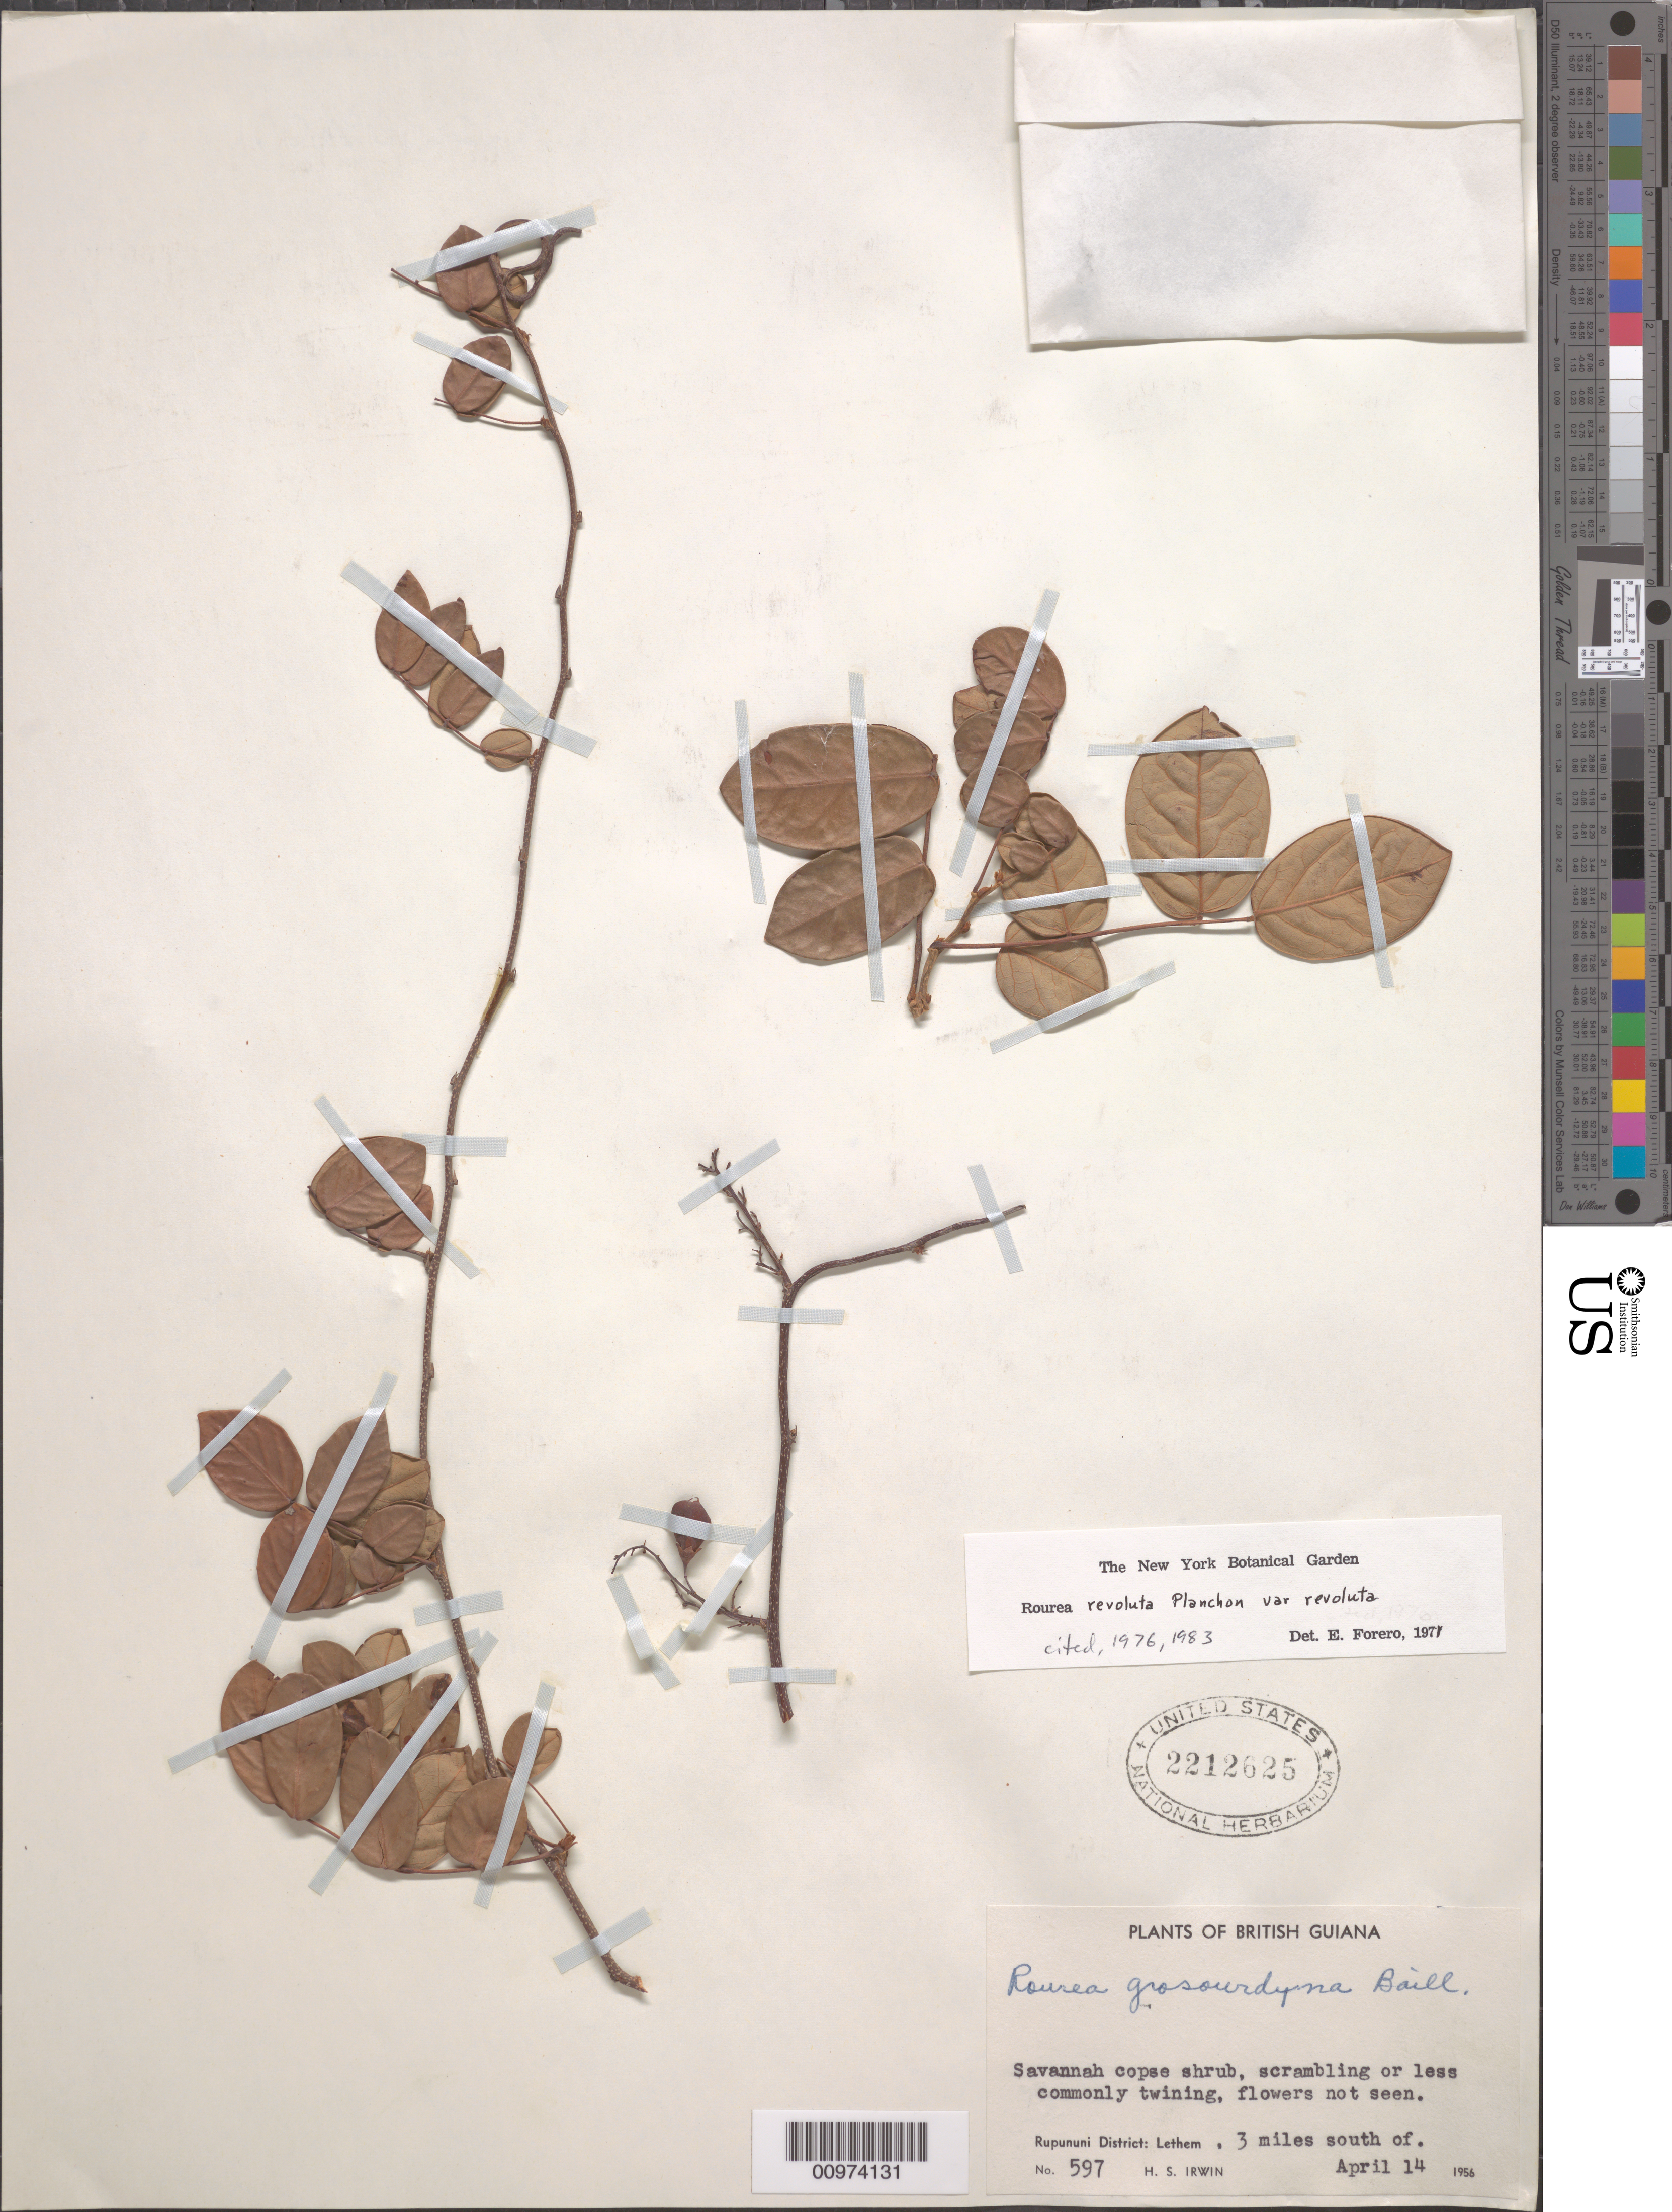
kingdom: Plantae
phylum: Tracheophyta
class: Magnoliopsida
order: Oxalidales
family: Connaraceae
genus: Rourea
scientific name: Rourea revoluta var. revoluta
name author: Planch.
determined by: Forero, E.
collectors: H. Irwin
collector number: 597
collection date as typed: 14-Apr-56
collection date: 1956-04-14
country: Guyana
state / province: U. Takutu-U. Essequibo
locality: Rupununi Dist., 3 mi. S of Lethem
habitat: Savanna copse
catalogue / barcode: US 2212625